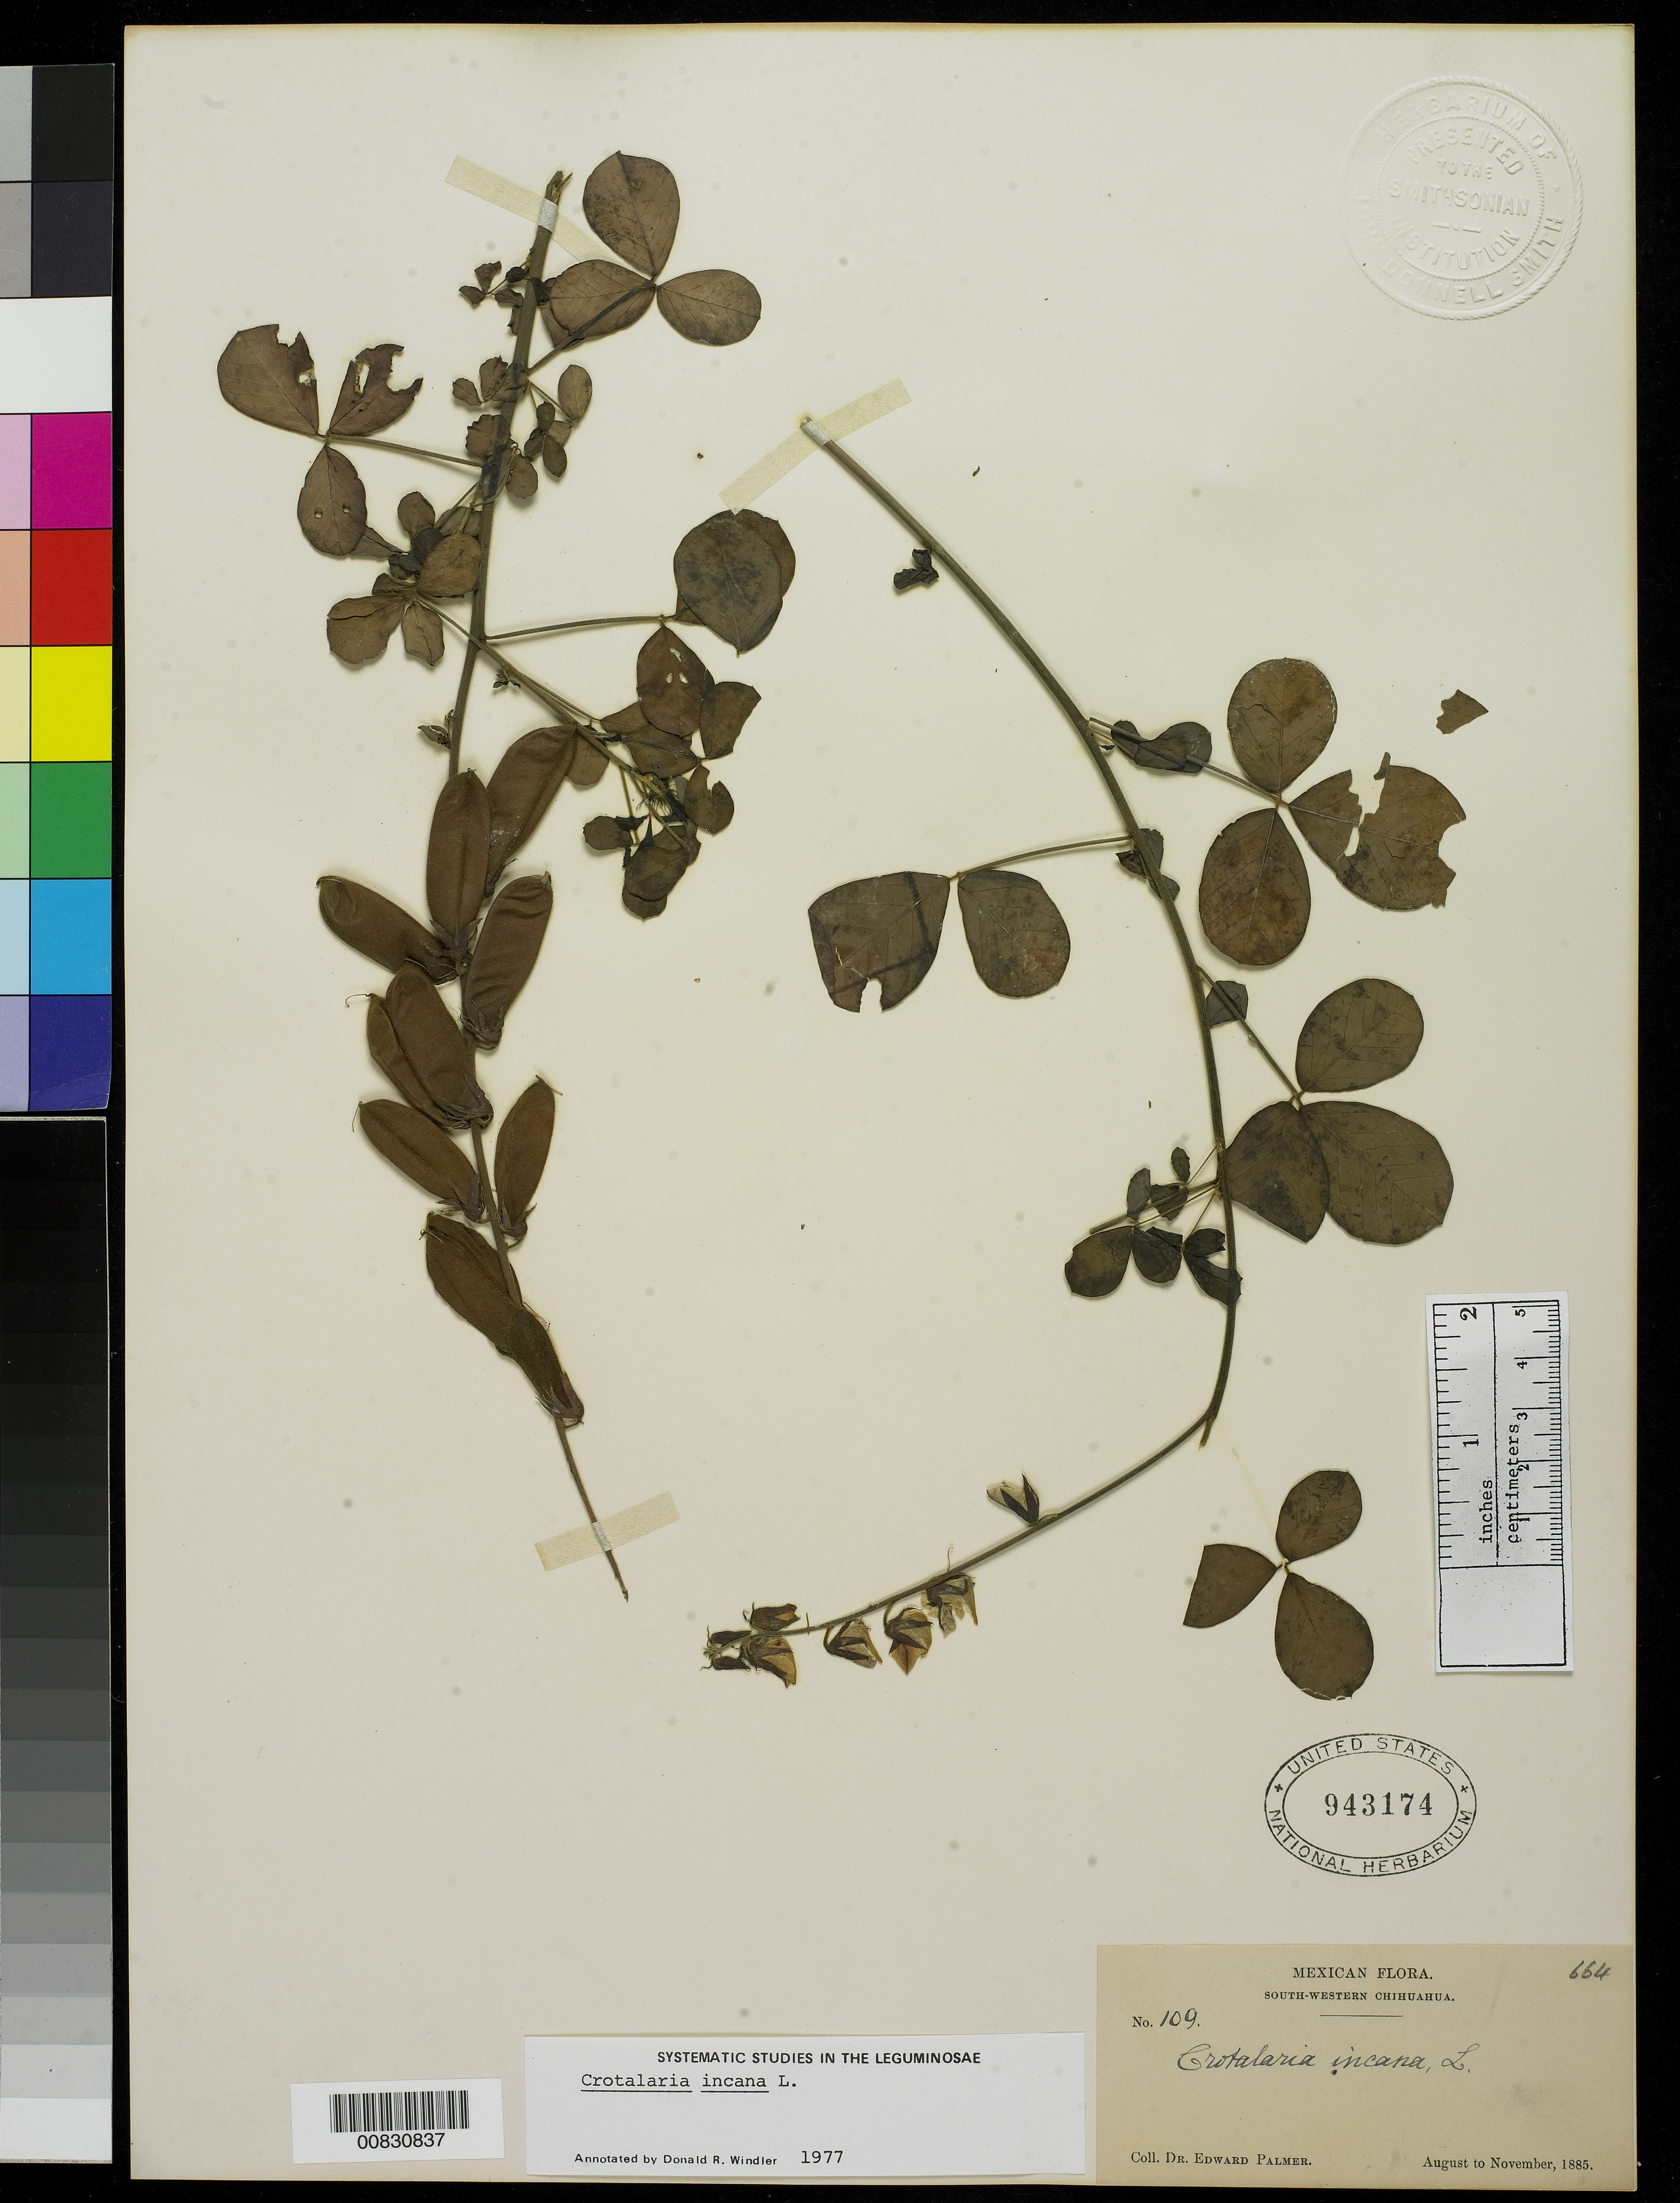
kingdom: Plantae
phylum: Tracheophyta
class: Magnoliopsida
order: Fabales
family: Fabaceae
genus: Crotalaria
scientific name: Crotalaria incana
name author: L.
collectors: E. Palmer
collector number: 109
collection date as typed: Aug 1885 to -- Nov 1885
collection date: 1885-08/1885-11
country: Mexico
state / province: Chihuahua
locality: South-Western Chihuahua.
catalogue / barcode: US 943174